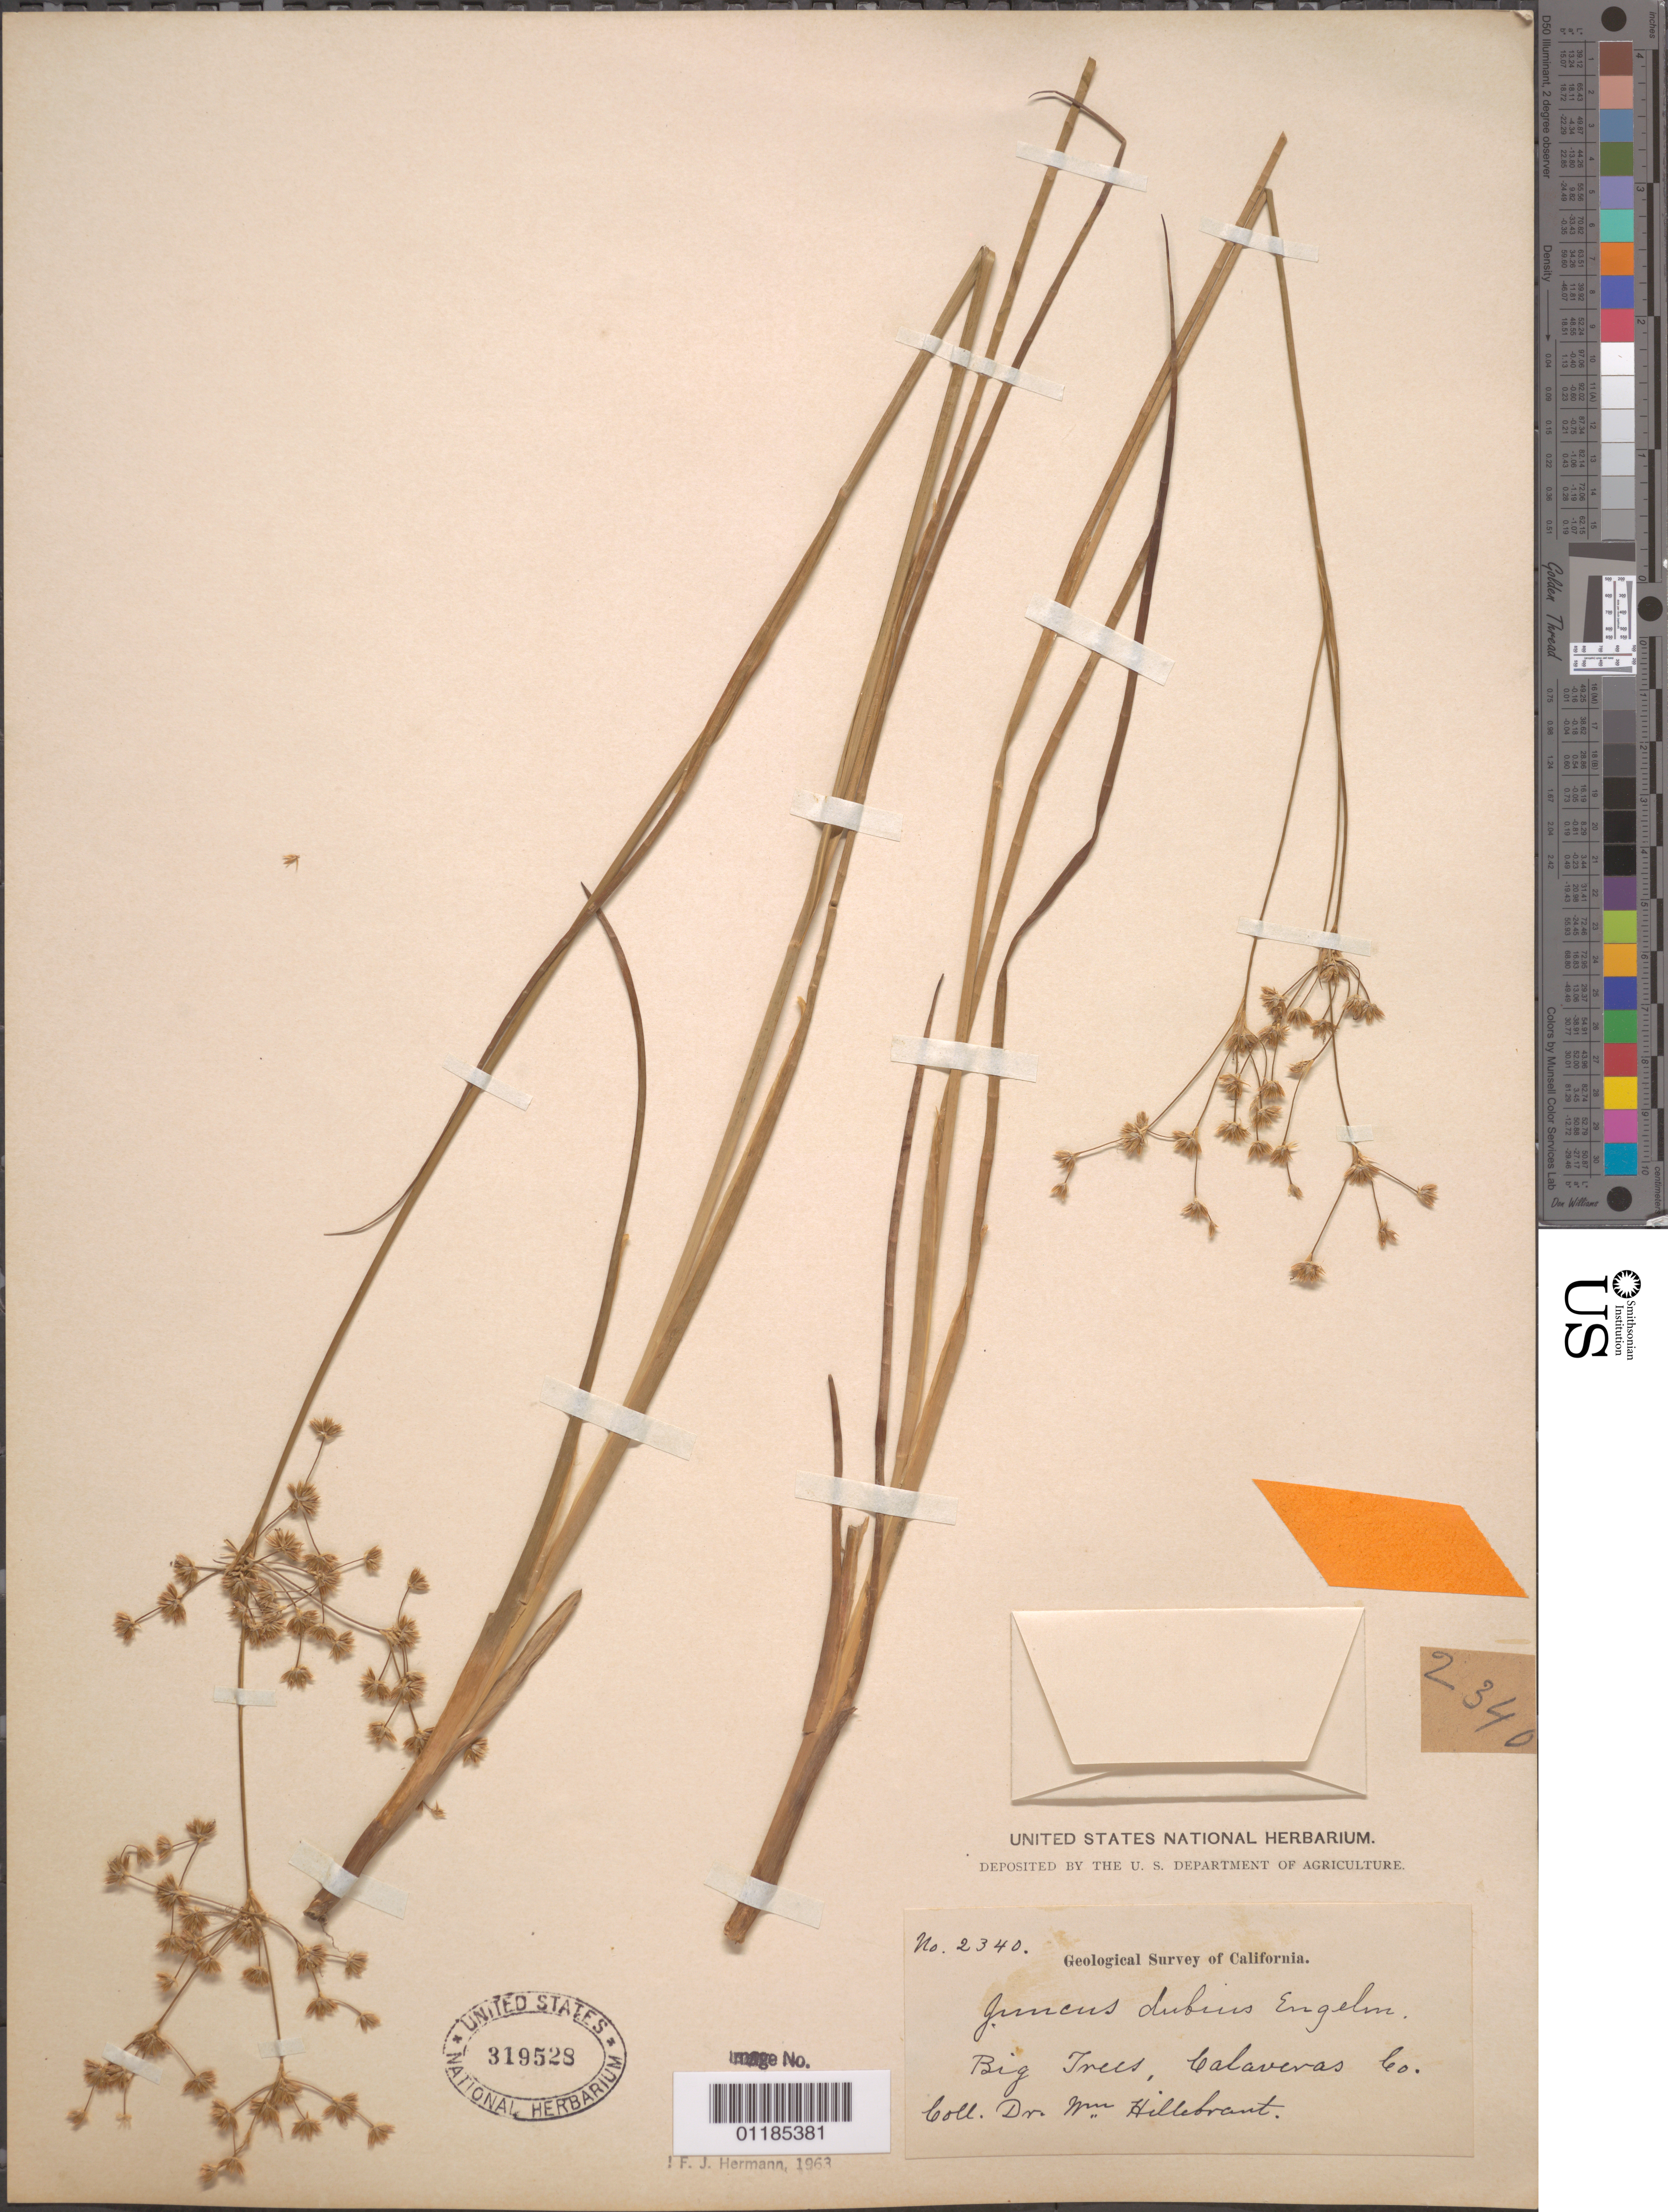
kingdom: Plantae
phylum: Tracheophyta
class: Liliopsida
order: Poales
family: Juncaceae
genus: Juncus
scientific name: Juncus dubius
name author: Engelm.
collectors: W. Hillebrand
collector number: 2340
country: United States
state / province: California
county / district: Calaveras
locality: Big Trees.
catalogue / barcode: US 319528